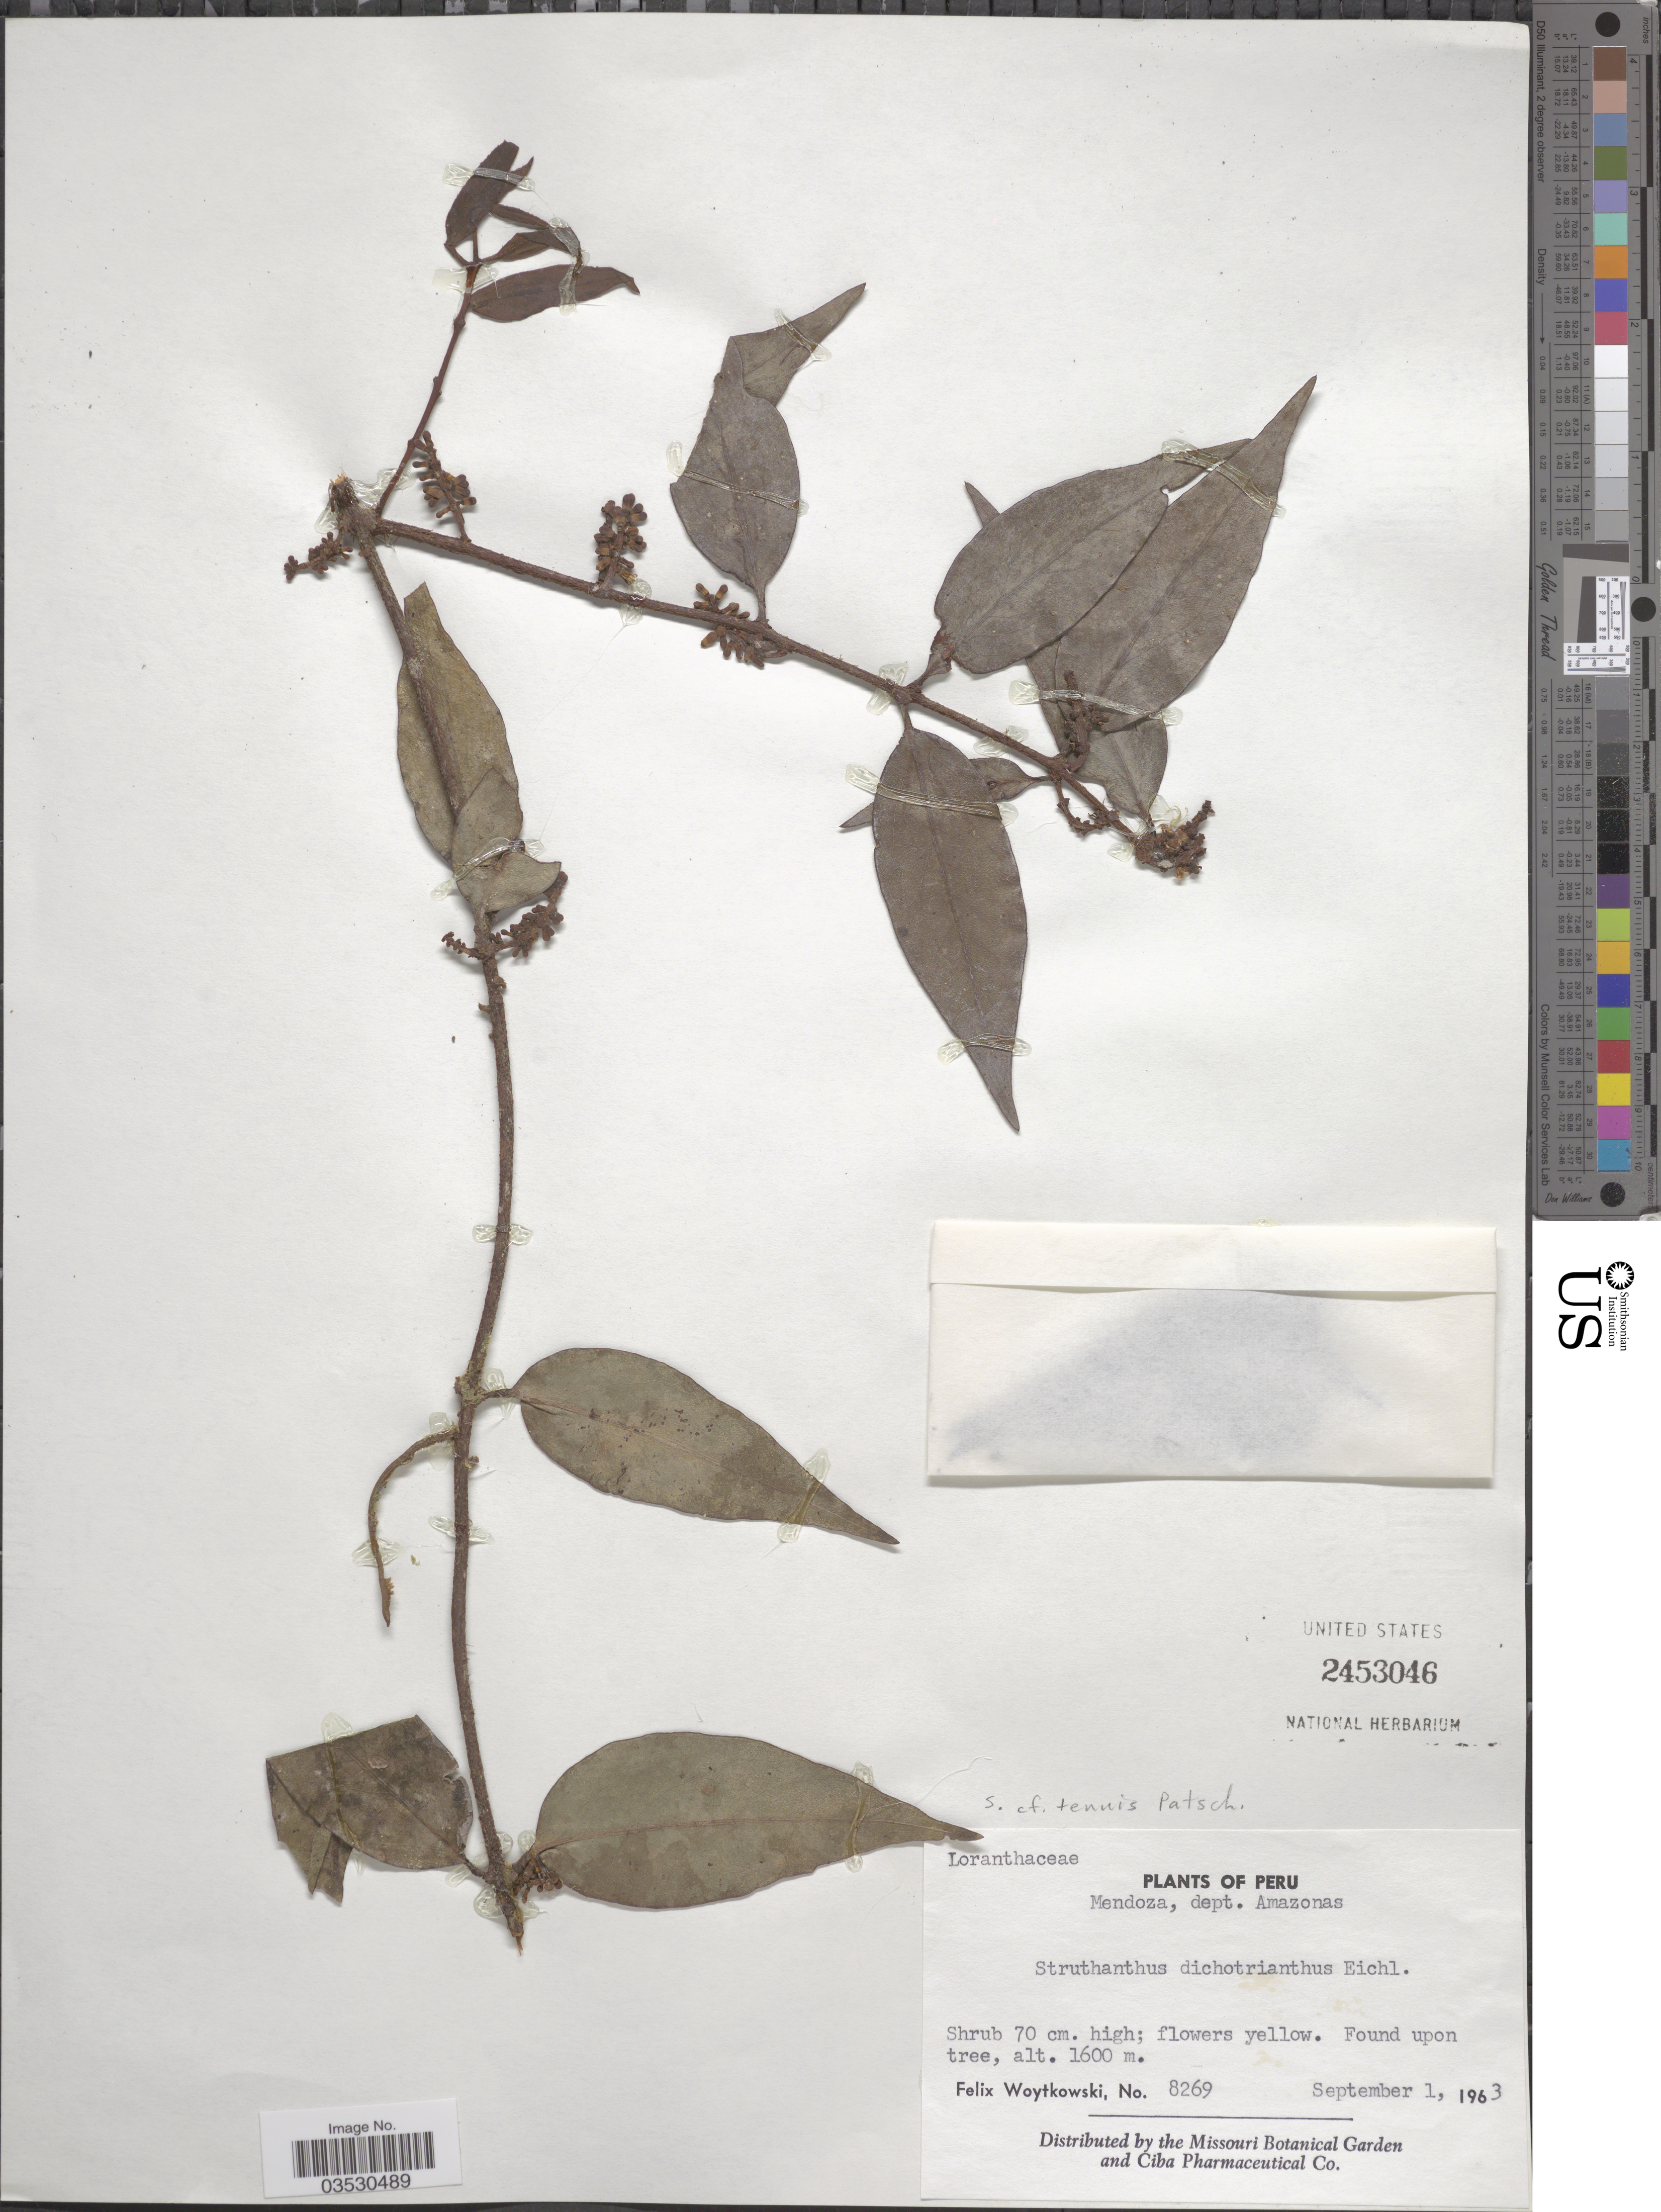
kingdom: Plantae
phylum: Tracheophyta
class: Magnoliopsida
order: Santalales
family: Loranthaceae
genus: Struthanthus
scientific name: Struthanthus tenuis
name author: Patsch.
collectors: F. Woytkowski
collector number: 8269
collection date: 1963-09-01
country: Peru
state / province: Amazonas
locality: Mendoza, dept. Amazonas.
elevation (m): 1600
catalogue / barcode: US 2453046